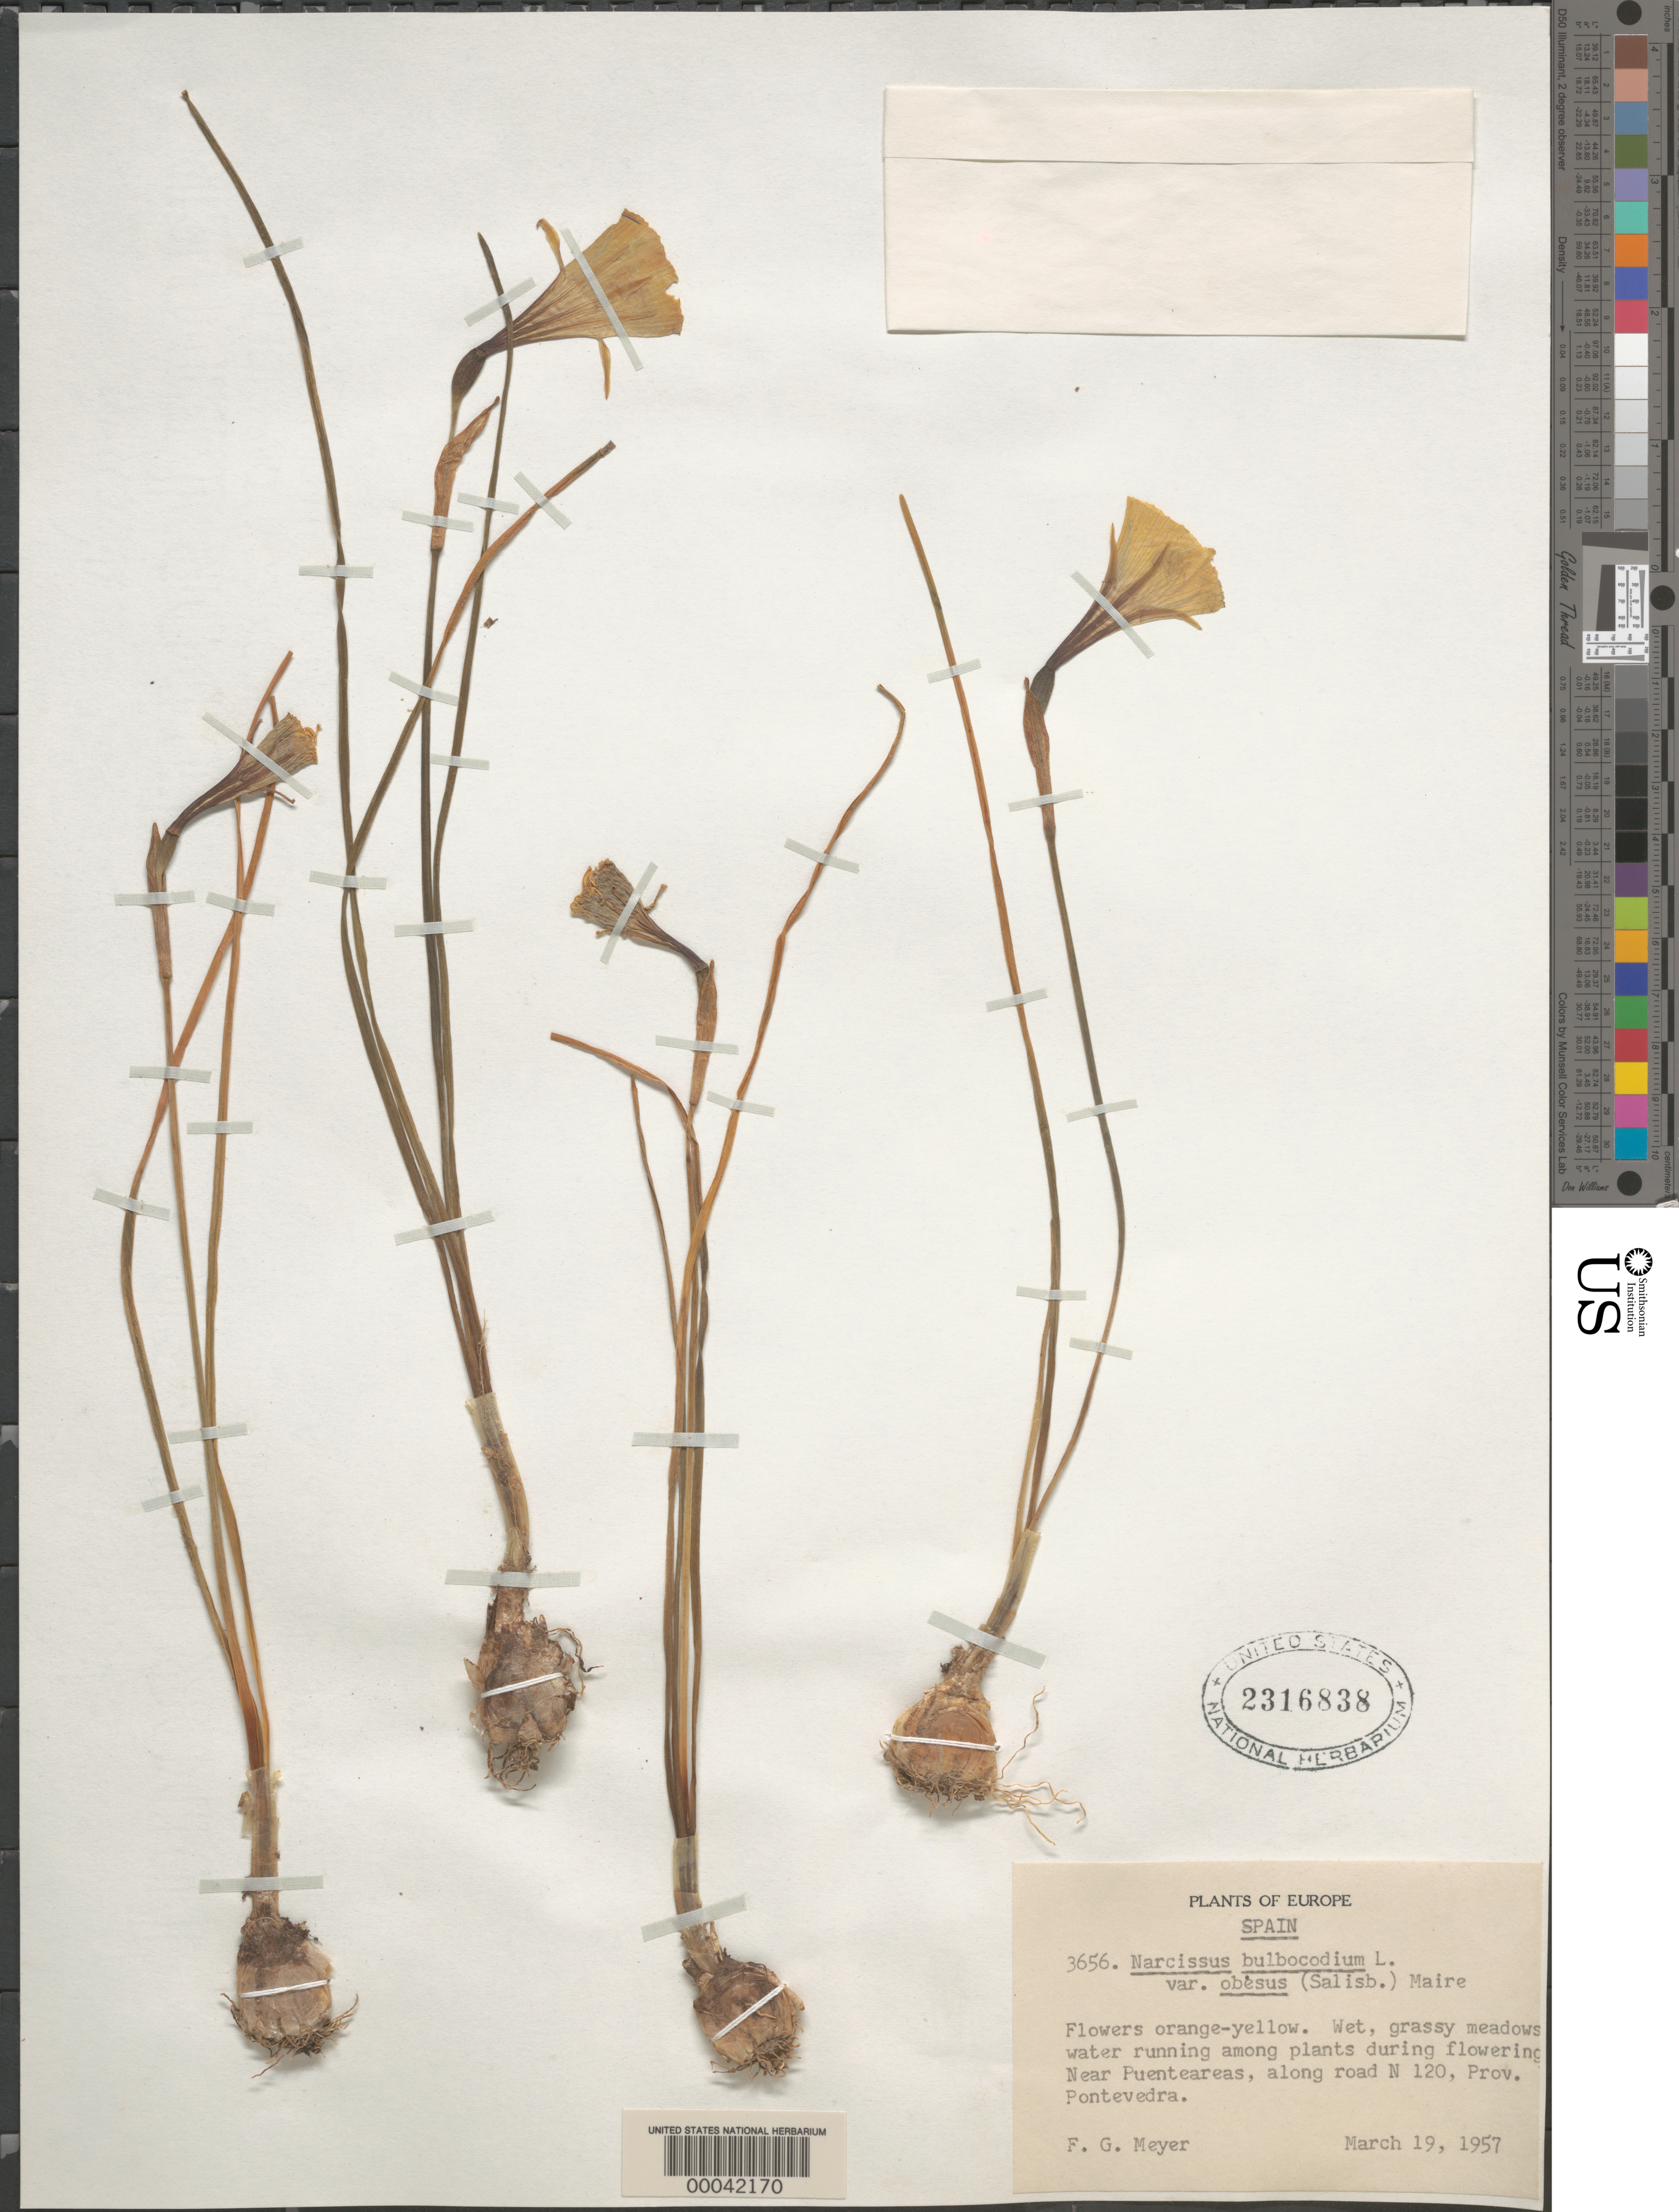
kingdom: Plantae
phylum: Tracheophyta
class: Liliopsida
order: Asparagales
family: Amaryllidaceae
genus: Narcissus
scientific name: Narcissus bulbocodium var. obesus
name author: (Salisb.) Baker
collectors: F. G. Meyer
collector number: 3656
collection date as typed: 19 Mar 1957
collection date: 1957-03-19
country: Spain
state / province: Galicia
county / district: Pontevedra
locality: Near puenteareas along road n 120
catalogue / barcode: US 2316838